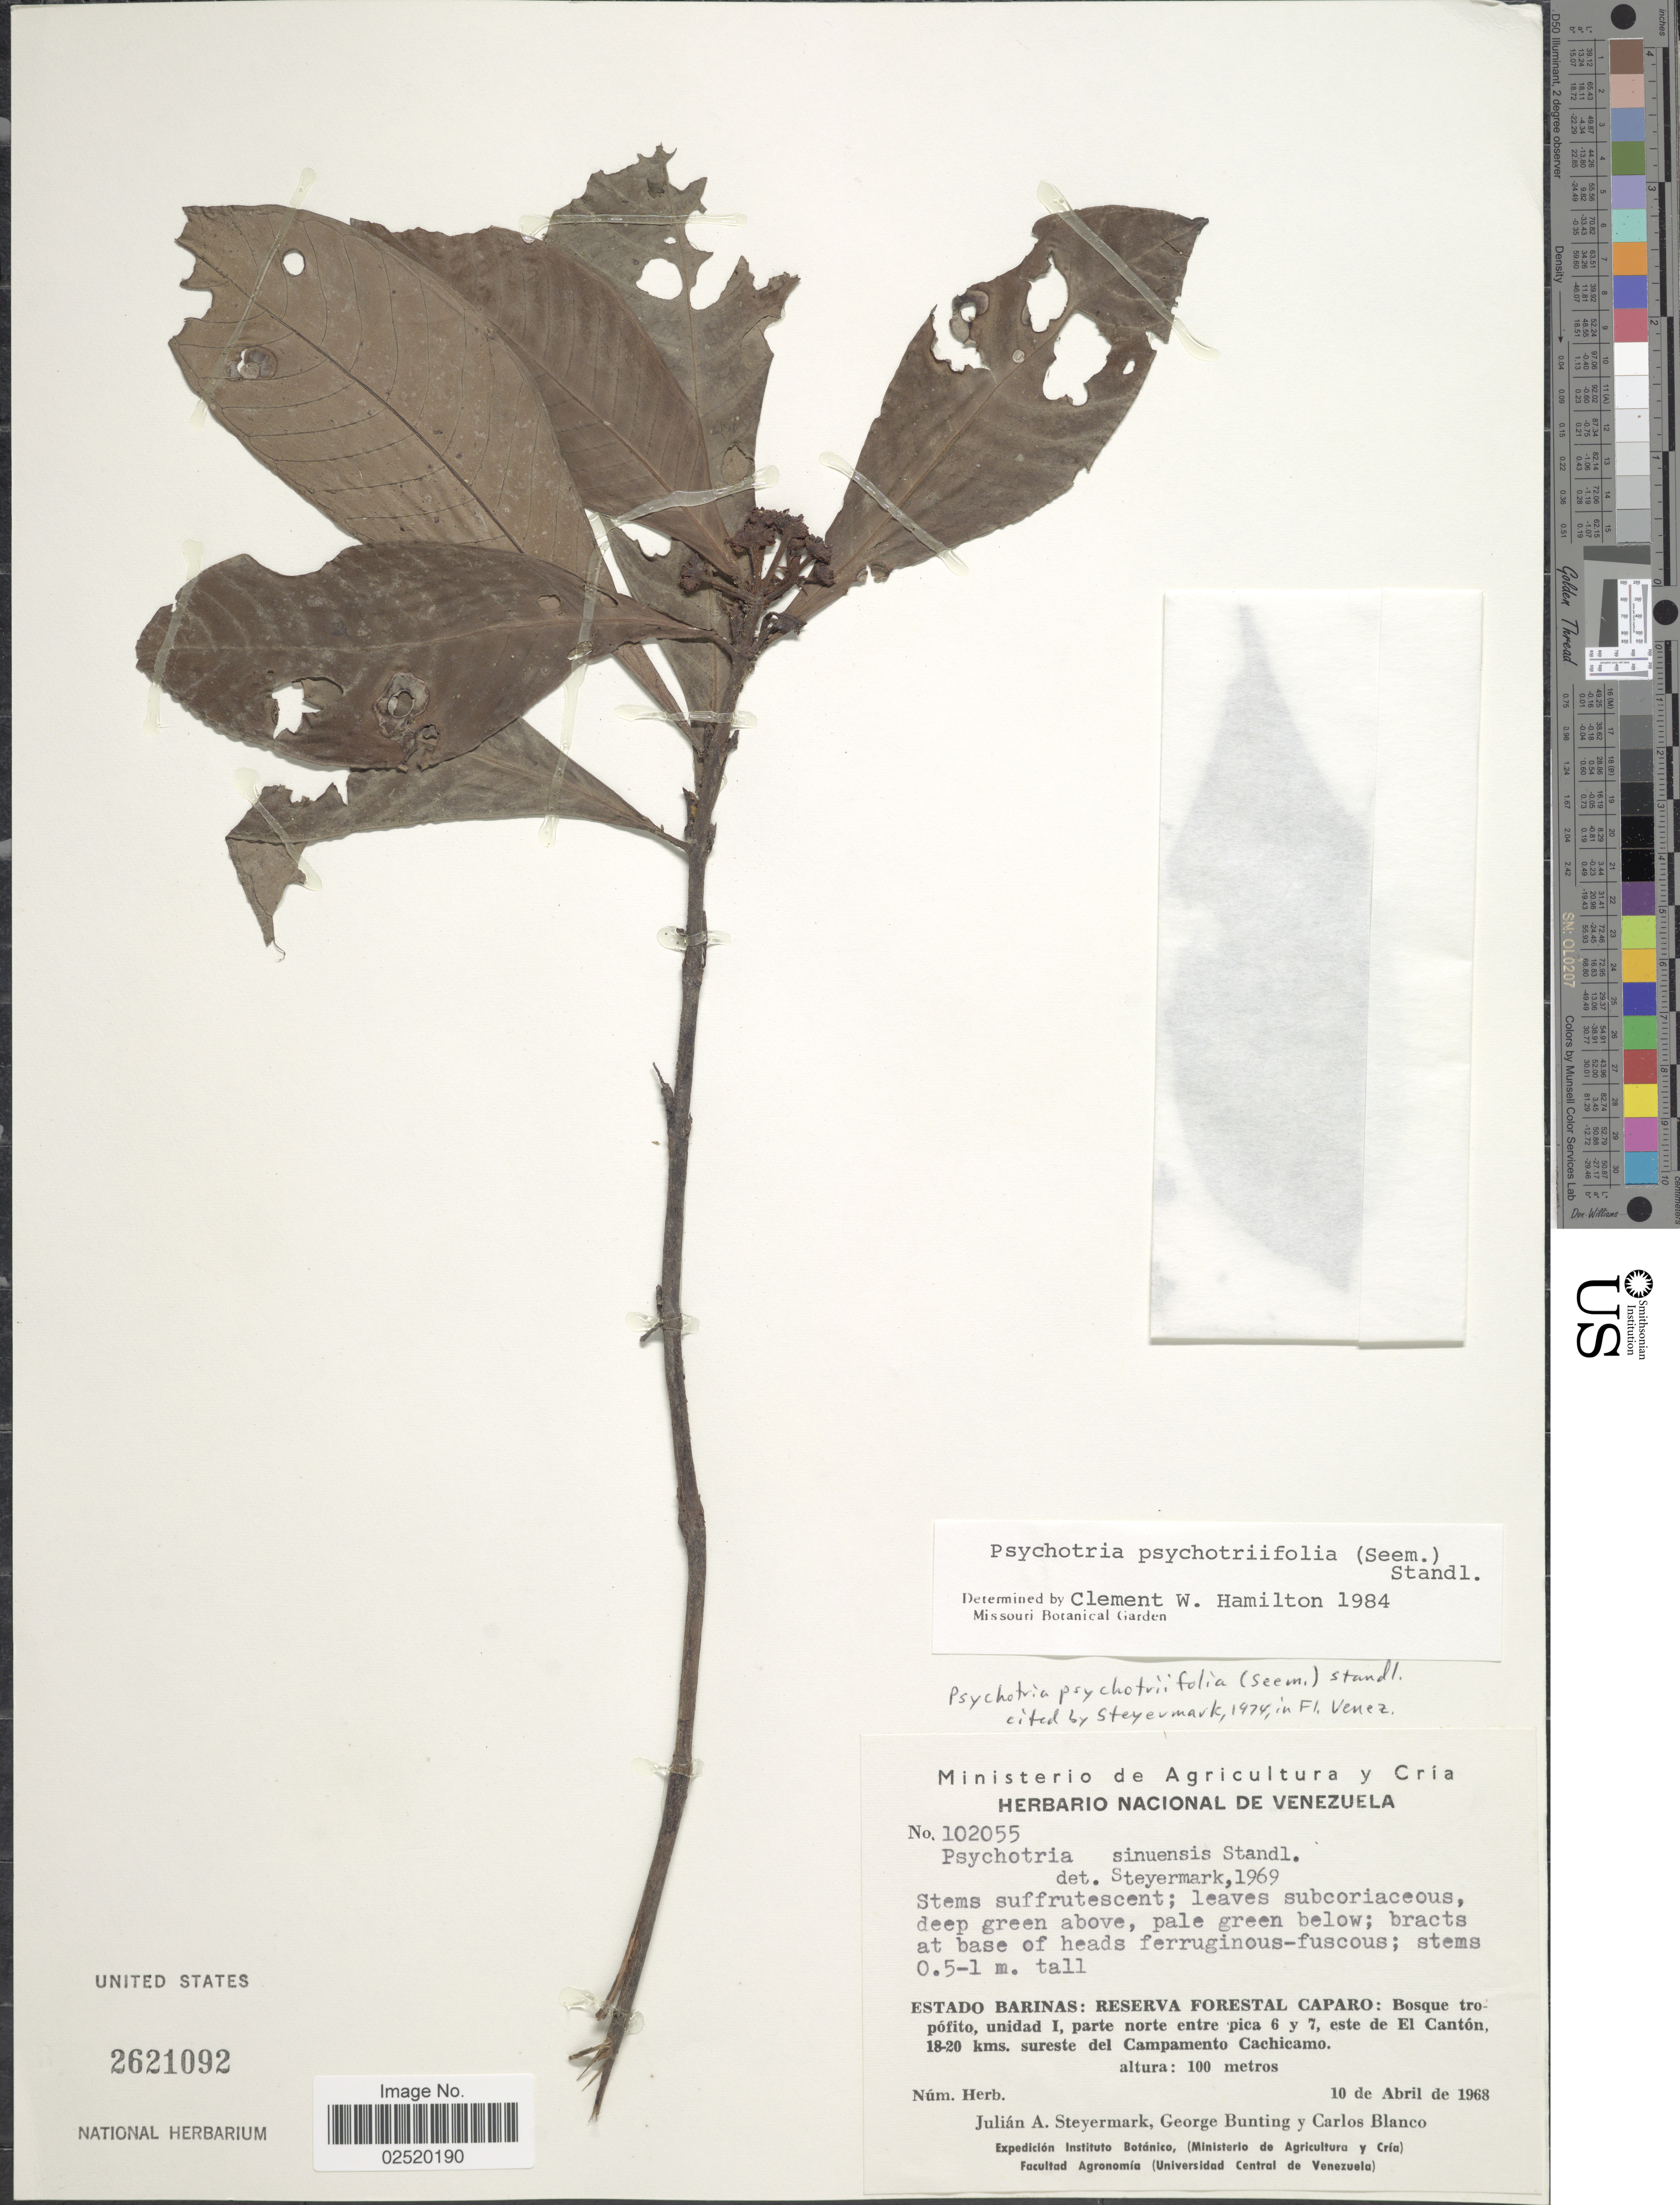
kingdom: Plantae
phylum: Tracheophyta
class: Magnoliopsida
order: Gentianales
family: Rubiaceae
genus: Psychotria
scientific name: Psychotria psychotriaefolia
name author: (Seem.) Standl.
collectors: J. Steyermark, G. S. Bunting & C. Blanco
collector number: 102055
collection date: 1968-04-10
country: Venezuela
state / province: Barinas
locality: Estado Barinas: Reserva Forestal Caparo: Bosque tropofito, unidad I, parte norte entre pica 6 y 7 este de El Canton, 18-20 kms. sureste del Campamento Cachicamo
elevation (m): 100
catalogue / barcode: US 2621092